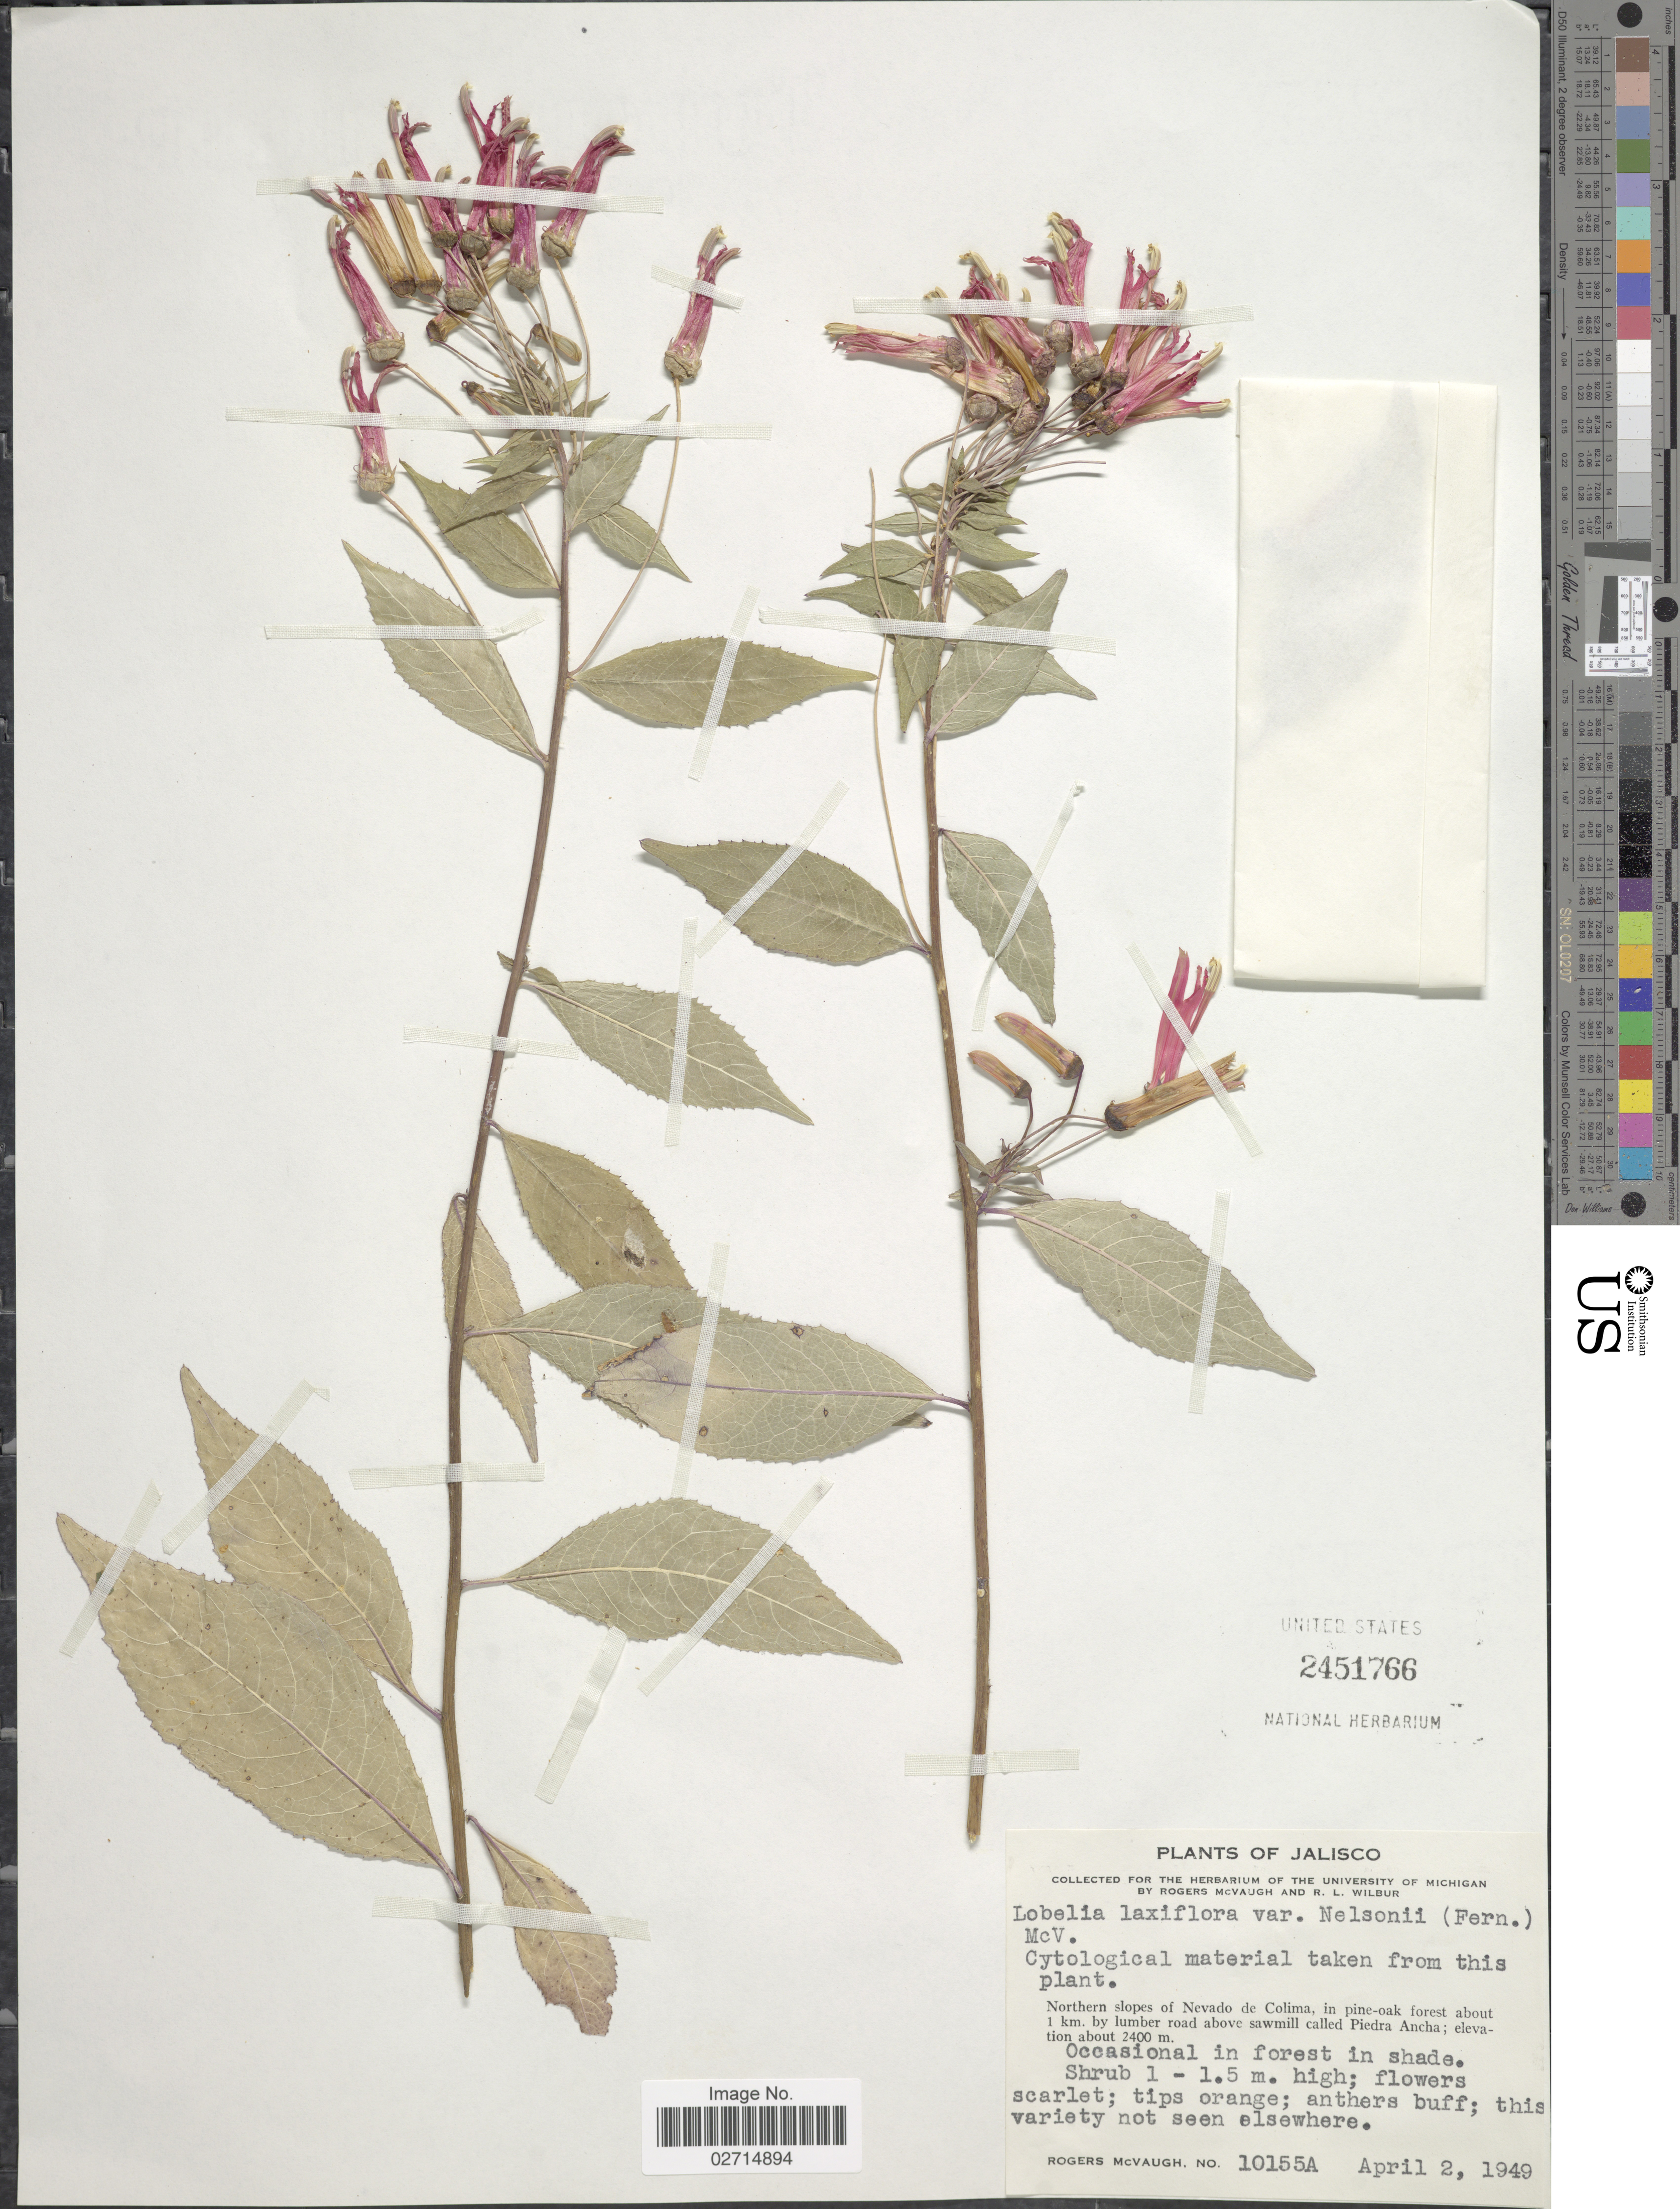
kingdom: Plantae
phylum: Tracheophyta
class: Magnoliopsida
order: Asterales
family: Campanulaceae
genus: Lobelia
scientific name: Lobelia laxiflora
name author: Kunth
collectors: R. McVaugh & R. L. Wilbur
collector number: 10155A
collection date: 1949-04-02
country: Mexico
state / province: Jalisco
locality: Northern slopes of Nevado de Colima, in pine-oak forest about 1 km. by lumber road above sawmill called Piedra Ancha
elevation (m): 2400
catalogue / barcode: US 2451766